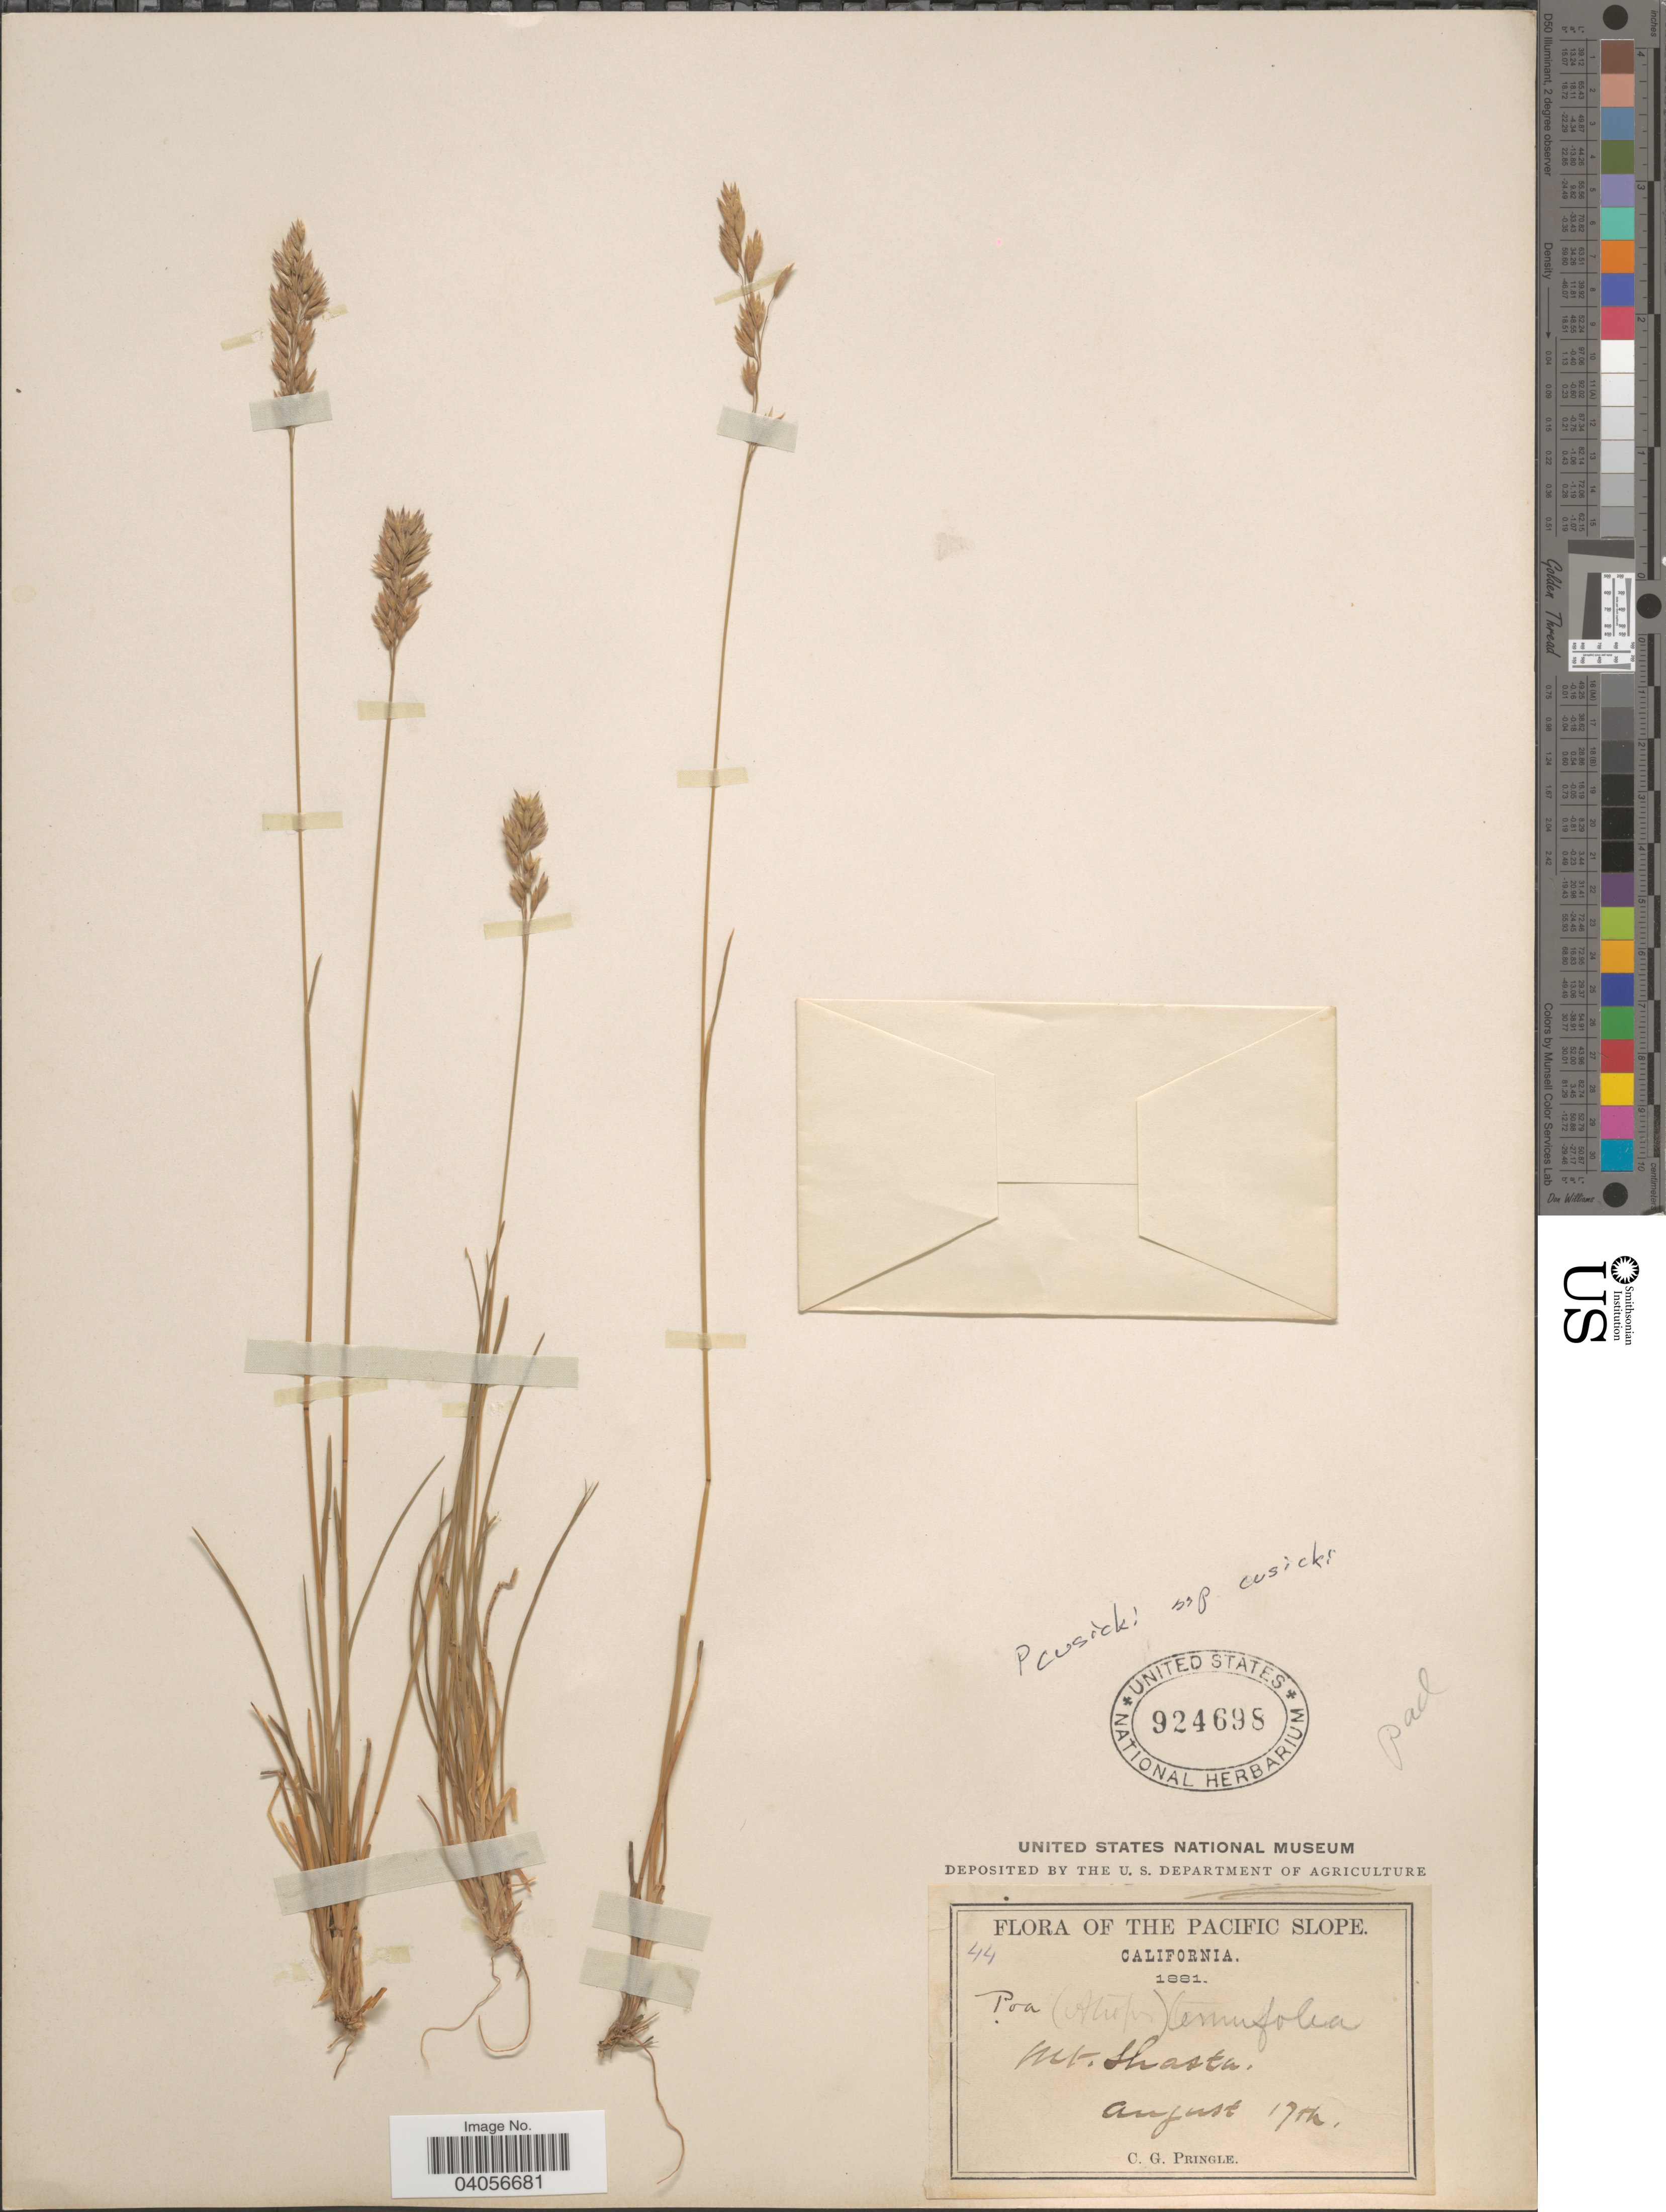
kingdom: Plantae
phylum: Tracheophyta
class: Liliopsida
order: Poales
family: Poaceae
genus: Poa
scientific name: Poa cusickii subsp. cusickii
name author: Vasey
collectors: C. G. Pringle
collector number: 44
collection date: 1881-08-17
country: United States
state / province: California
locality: Pacific Slope. Mt. Shasta.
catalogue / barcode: US 924698